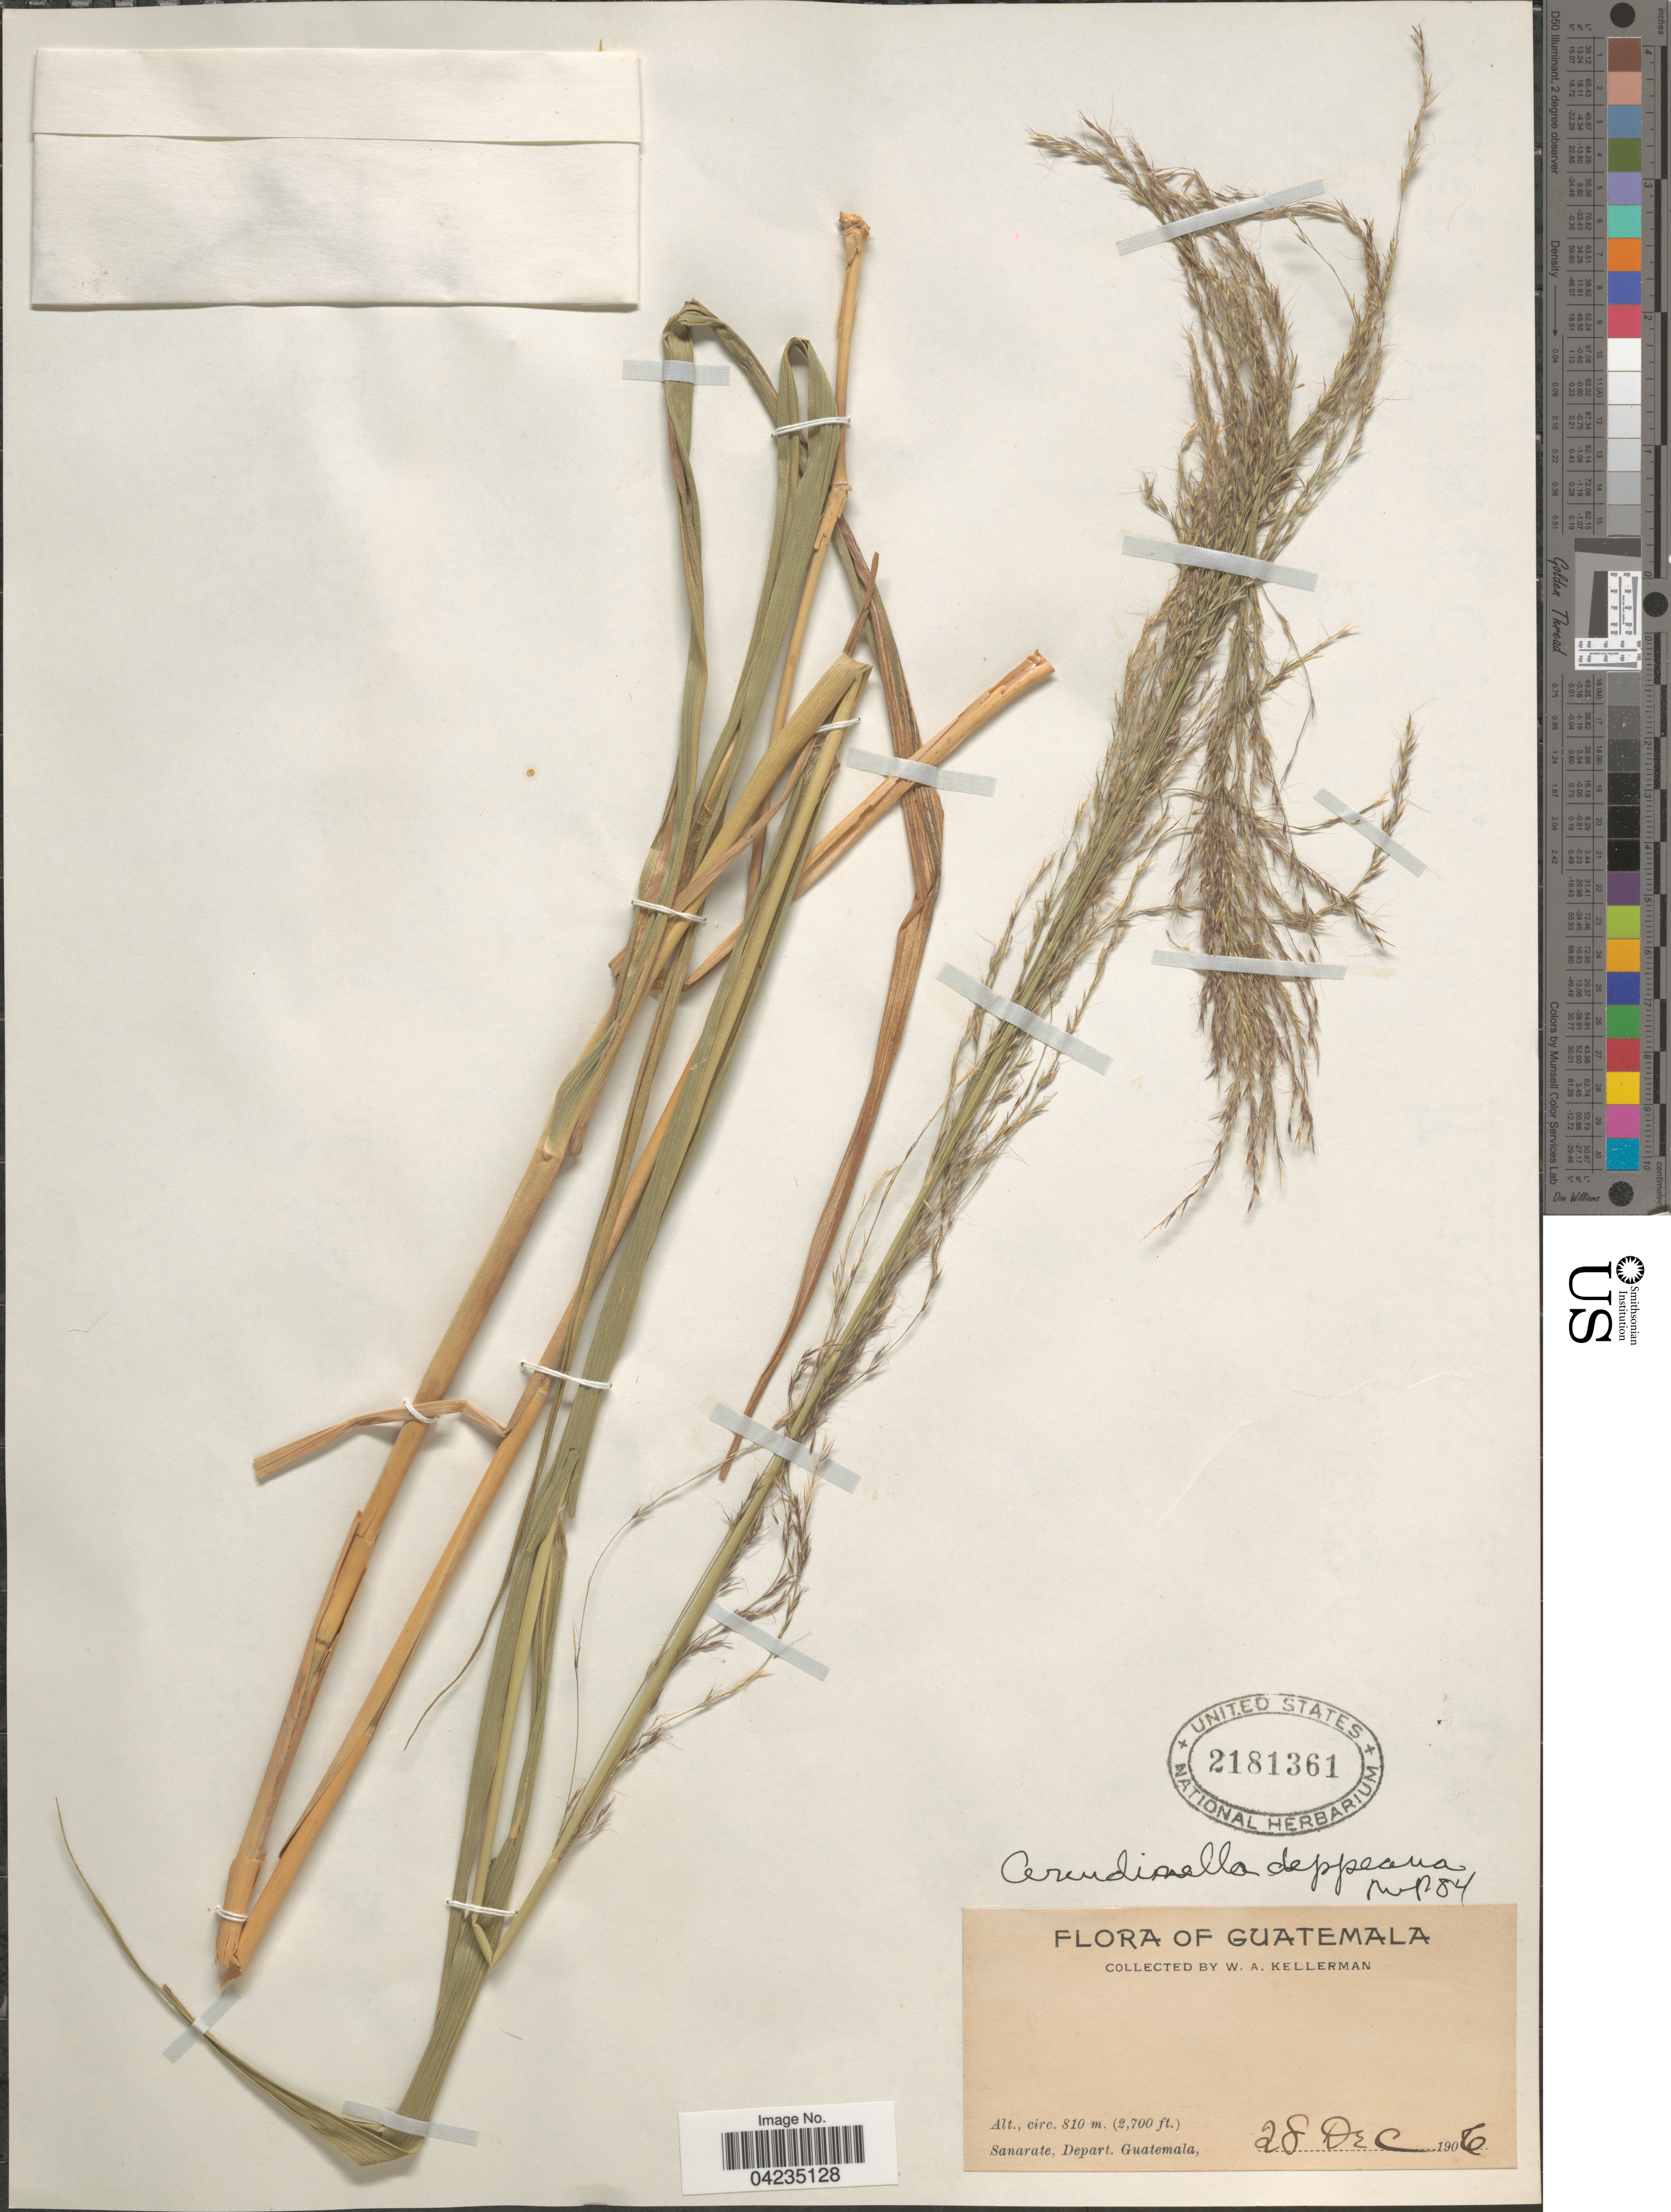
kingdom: Plantae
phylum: Tracheophyta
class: Liliopsida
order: Poales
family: Poaceae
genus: Arundinella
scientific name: Arundinella deppeana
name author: Nees ex Steud.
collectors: W. Kellerman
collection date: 1906-12-28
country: Guatemala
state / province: Guatemala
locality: Sanarate, Depart. Guatemala.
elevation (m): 810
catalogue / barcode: US 2181361